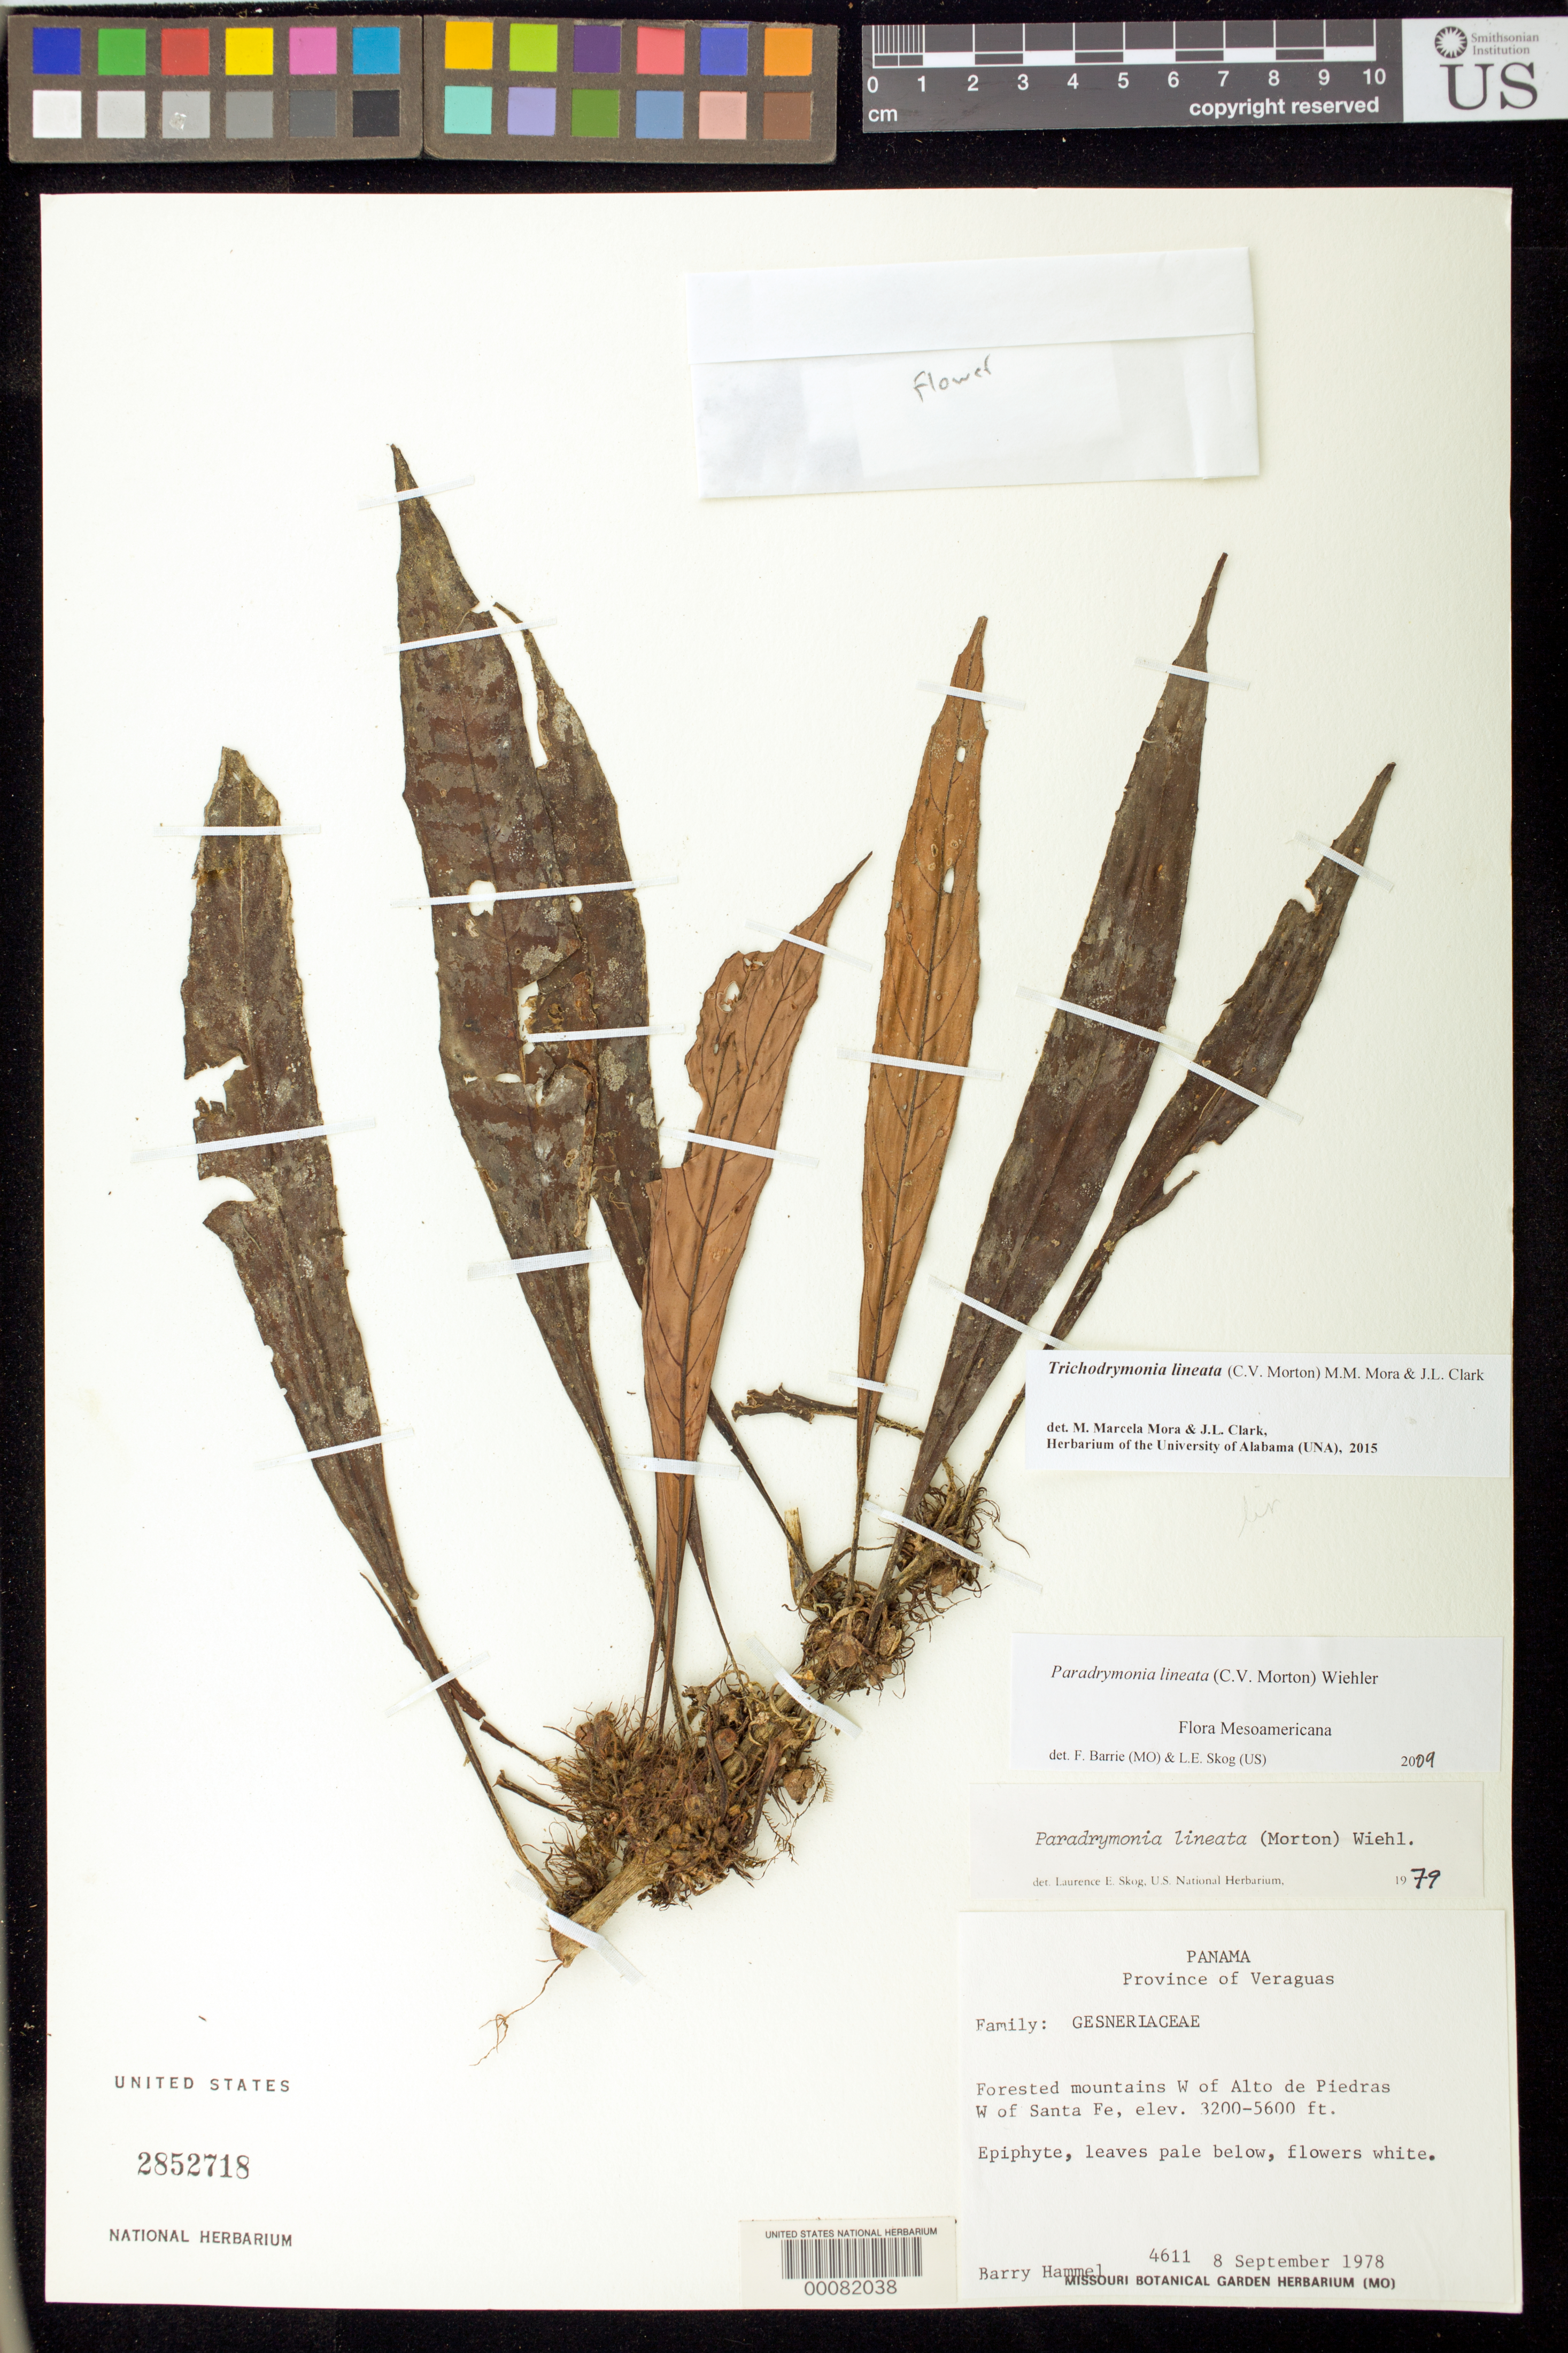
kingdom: Plantae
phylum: Tracheophyta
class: Magnoliopsida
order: Lamiales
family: Gesneriaceae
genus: Trichodrymonia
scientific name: Trichodrymonia lineata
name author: (C.V. Morton) M.M. Mora & J.L. Clark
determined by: Mora, M. M.; Clark, J. L.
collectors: B. Hammel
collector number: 4611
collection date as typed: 08 Sep 1978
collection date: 1978-09-08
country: Panama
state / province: Veraguas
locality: W of Alto de Piedras W of Santa Fe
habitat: Forested mountains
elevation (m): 975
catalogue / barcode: US 2852718